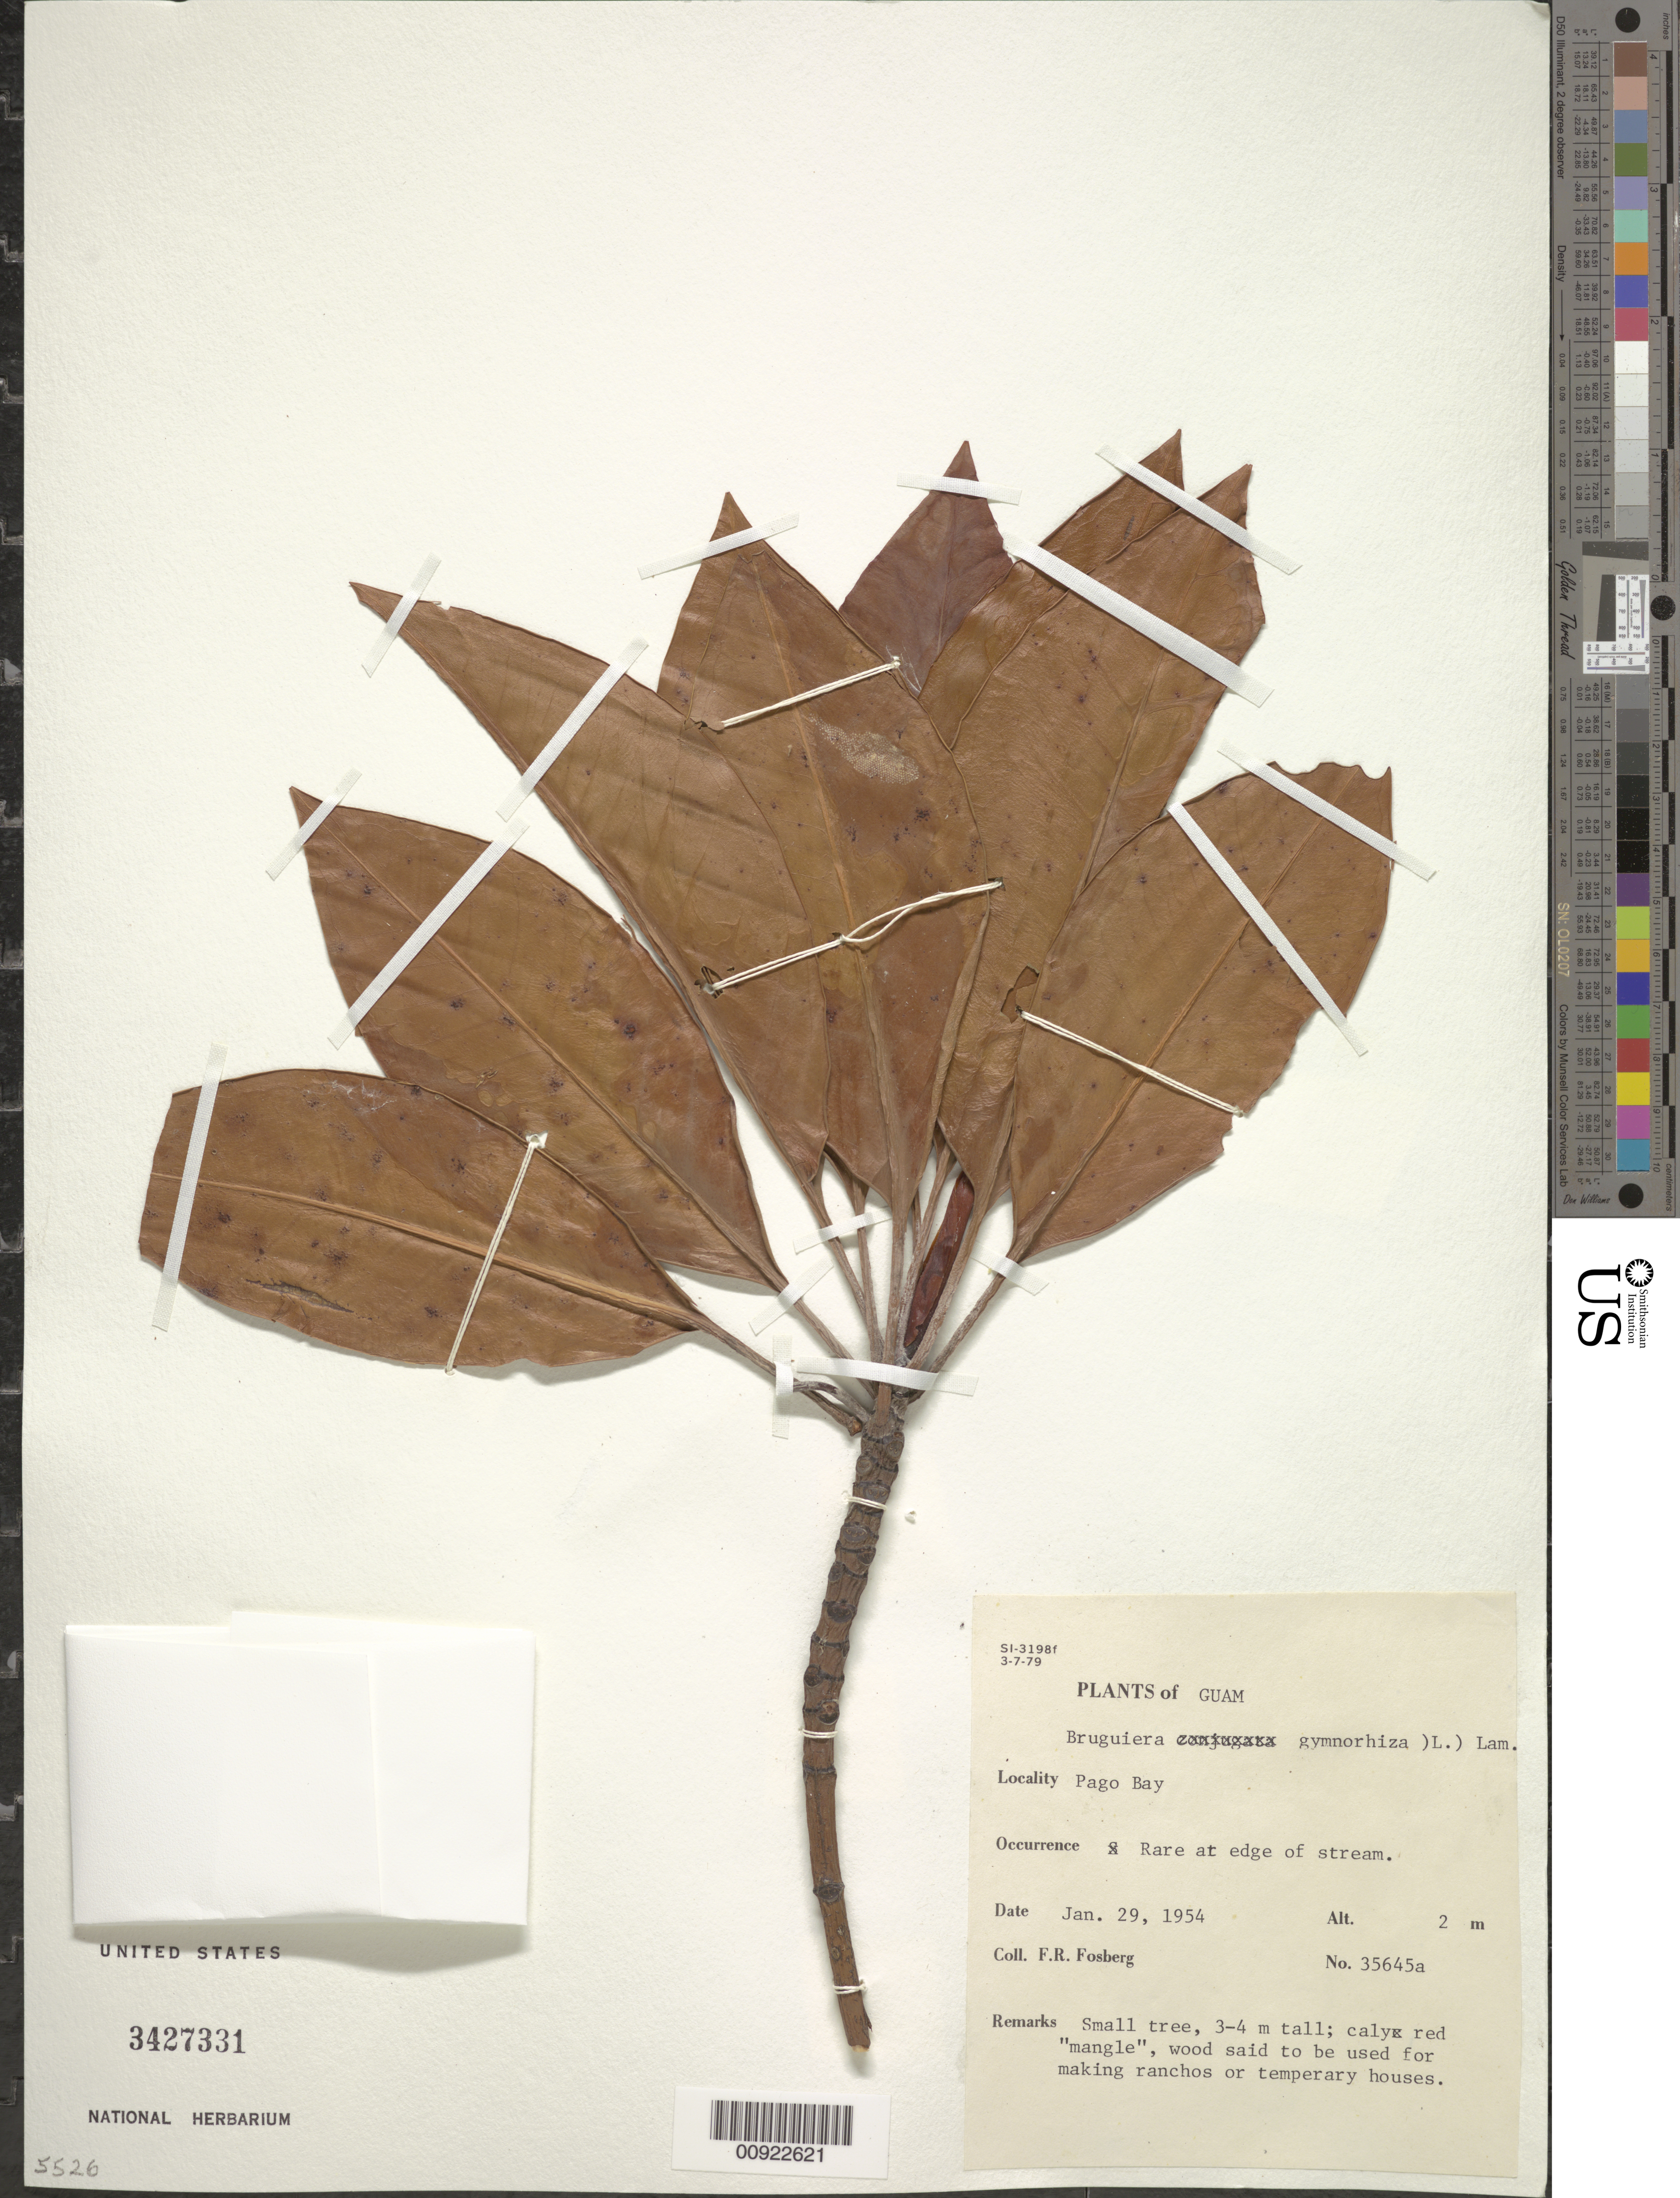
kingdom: Plantae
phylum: Tracheophyta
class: Magnoliopsida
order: Malpighiales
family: Rhizophoraceae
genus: Bruguiera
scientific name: Bruguiera gymnorhiza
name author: (L.) Savigny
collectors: F. R. Fosberg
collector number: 35645a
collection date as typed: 29 Jan 1954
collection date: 1954-01-29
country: Guam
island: Guam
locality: Pago Bay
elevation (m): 2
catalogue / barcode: US 3427331